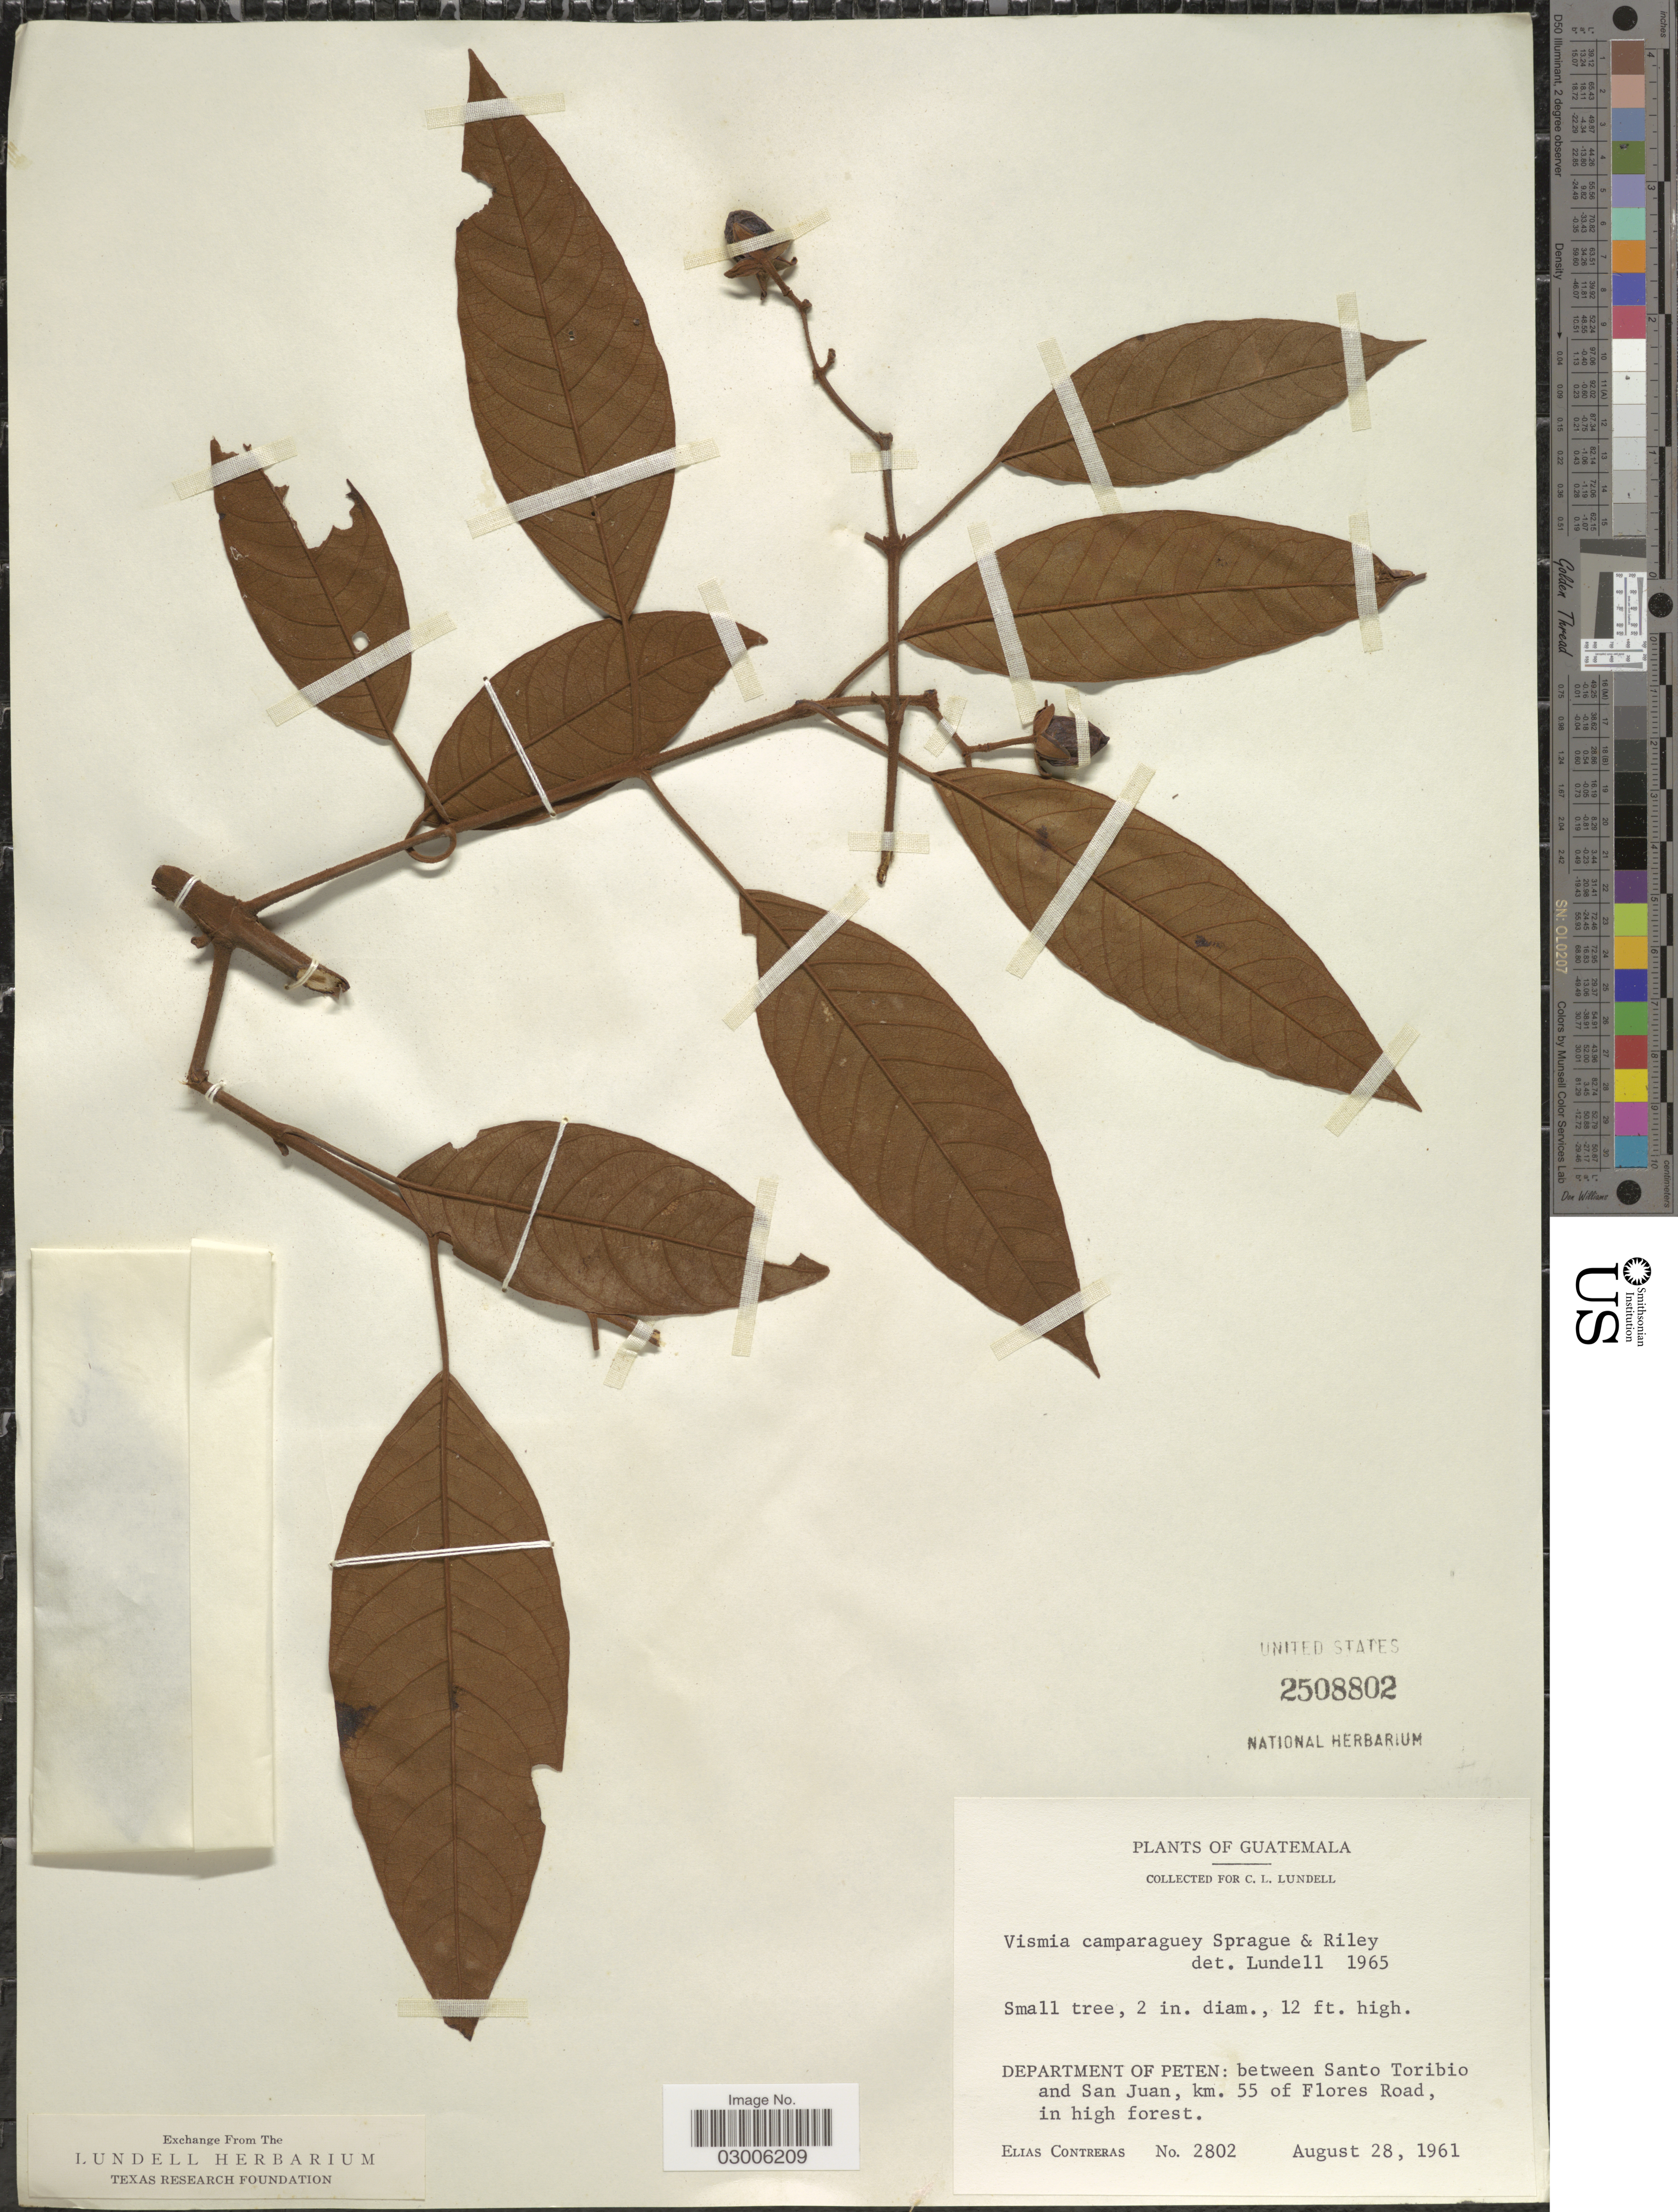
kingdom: Plantae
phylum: Tracheophyta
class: Magnoliopsida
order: Malpighiales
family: Hypericaceae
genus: Vismia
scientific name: Vismia camparaguey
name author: Sprague & L. Riley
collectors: E. Contreras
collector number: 2802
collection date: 1961-08-28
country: Guatemala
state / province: El Petén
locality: Department of Peten: between Santo Toribio and San Juan, km. 55 of Flores Road.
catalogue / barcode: US 2508802